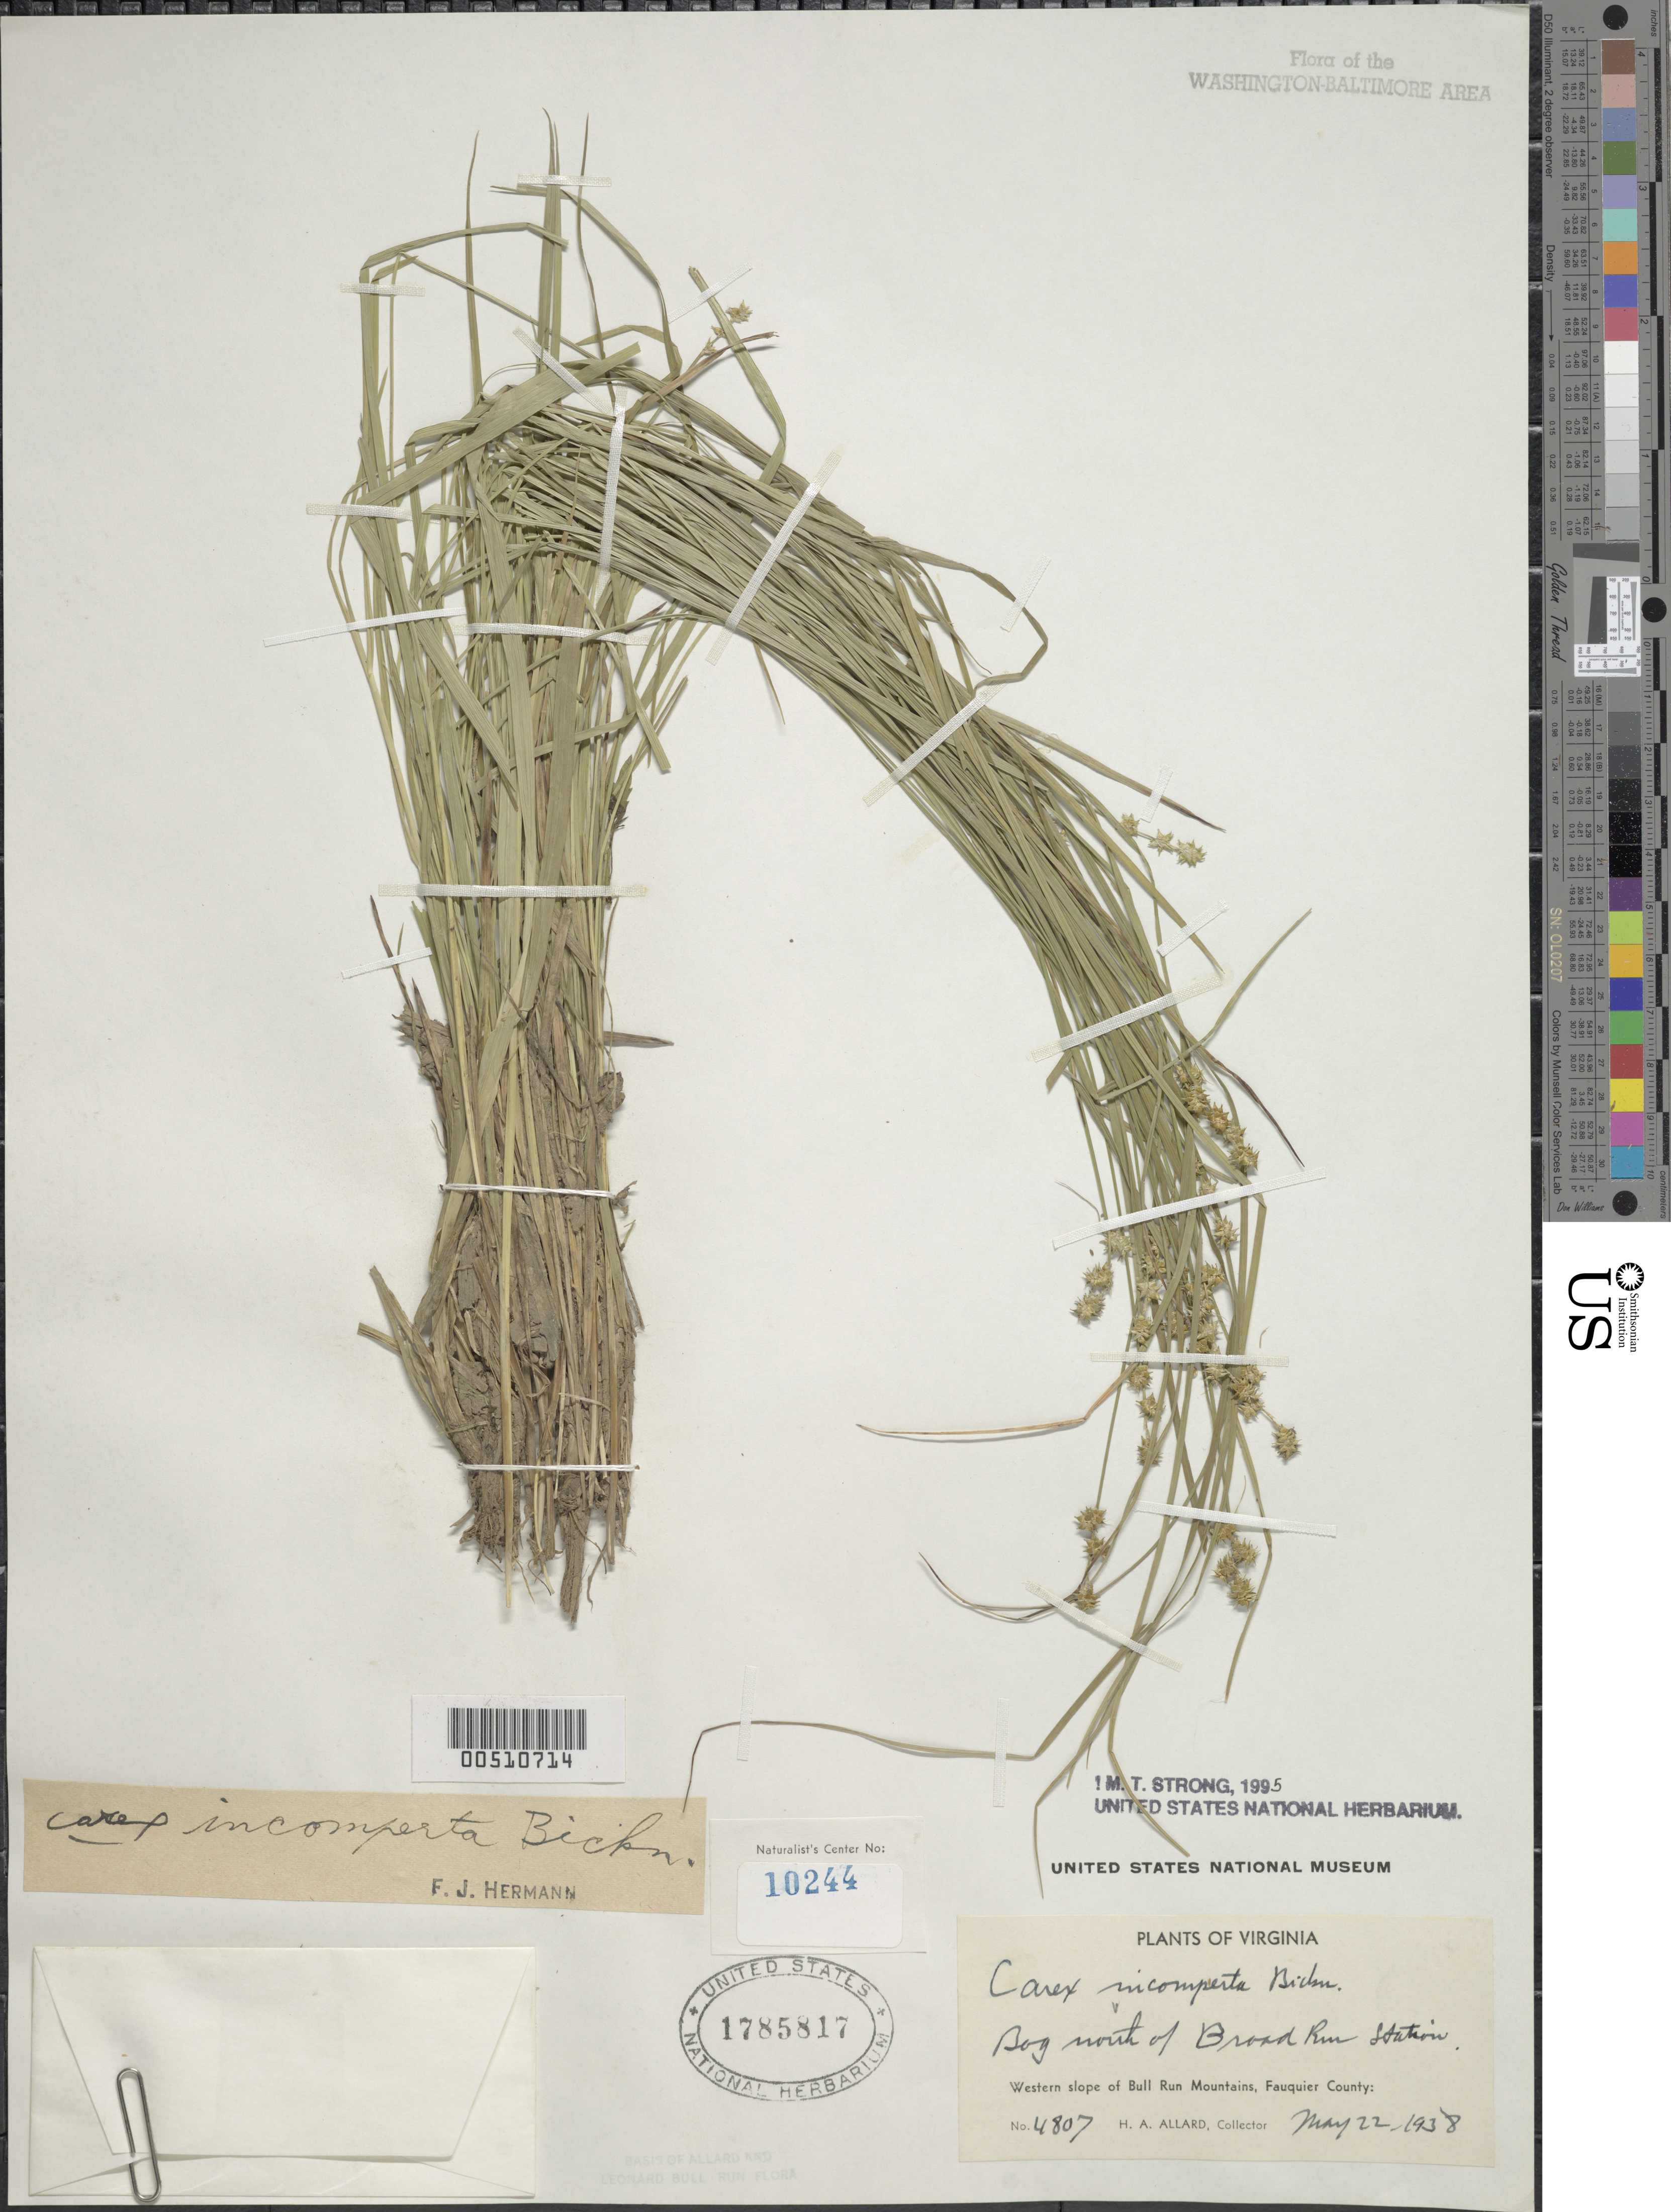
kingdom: Plantae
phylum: Tracheophyta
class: Liliopsida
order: Poales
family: Cyperaceae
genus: Carex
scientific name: Carex atlantica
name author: L.H. Bailey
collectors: H. A. Allard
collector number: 4807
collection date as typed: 22 May 1938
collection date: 1938-05-22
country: United States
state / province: Virginia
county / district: Fauquier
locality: N of Broad Run Station, W slope of Bull Run Mts. Bull Run Mts.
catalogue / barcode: US 1785817